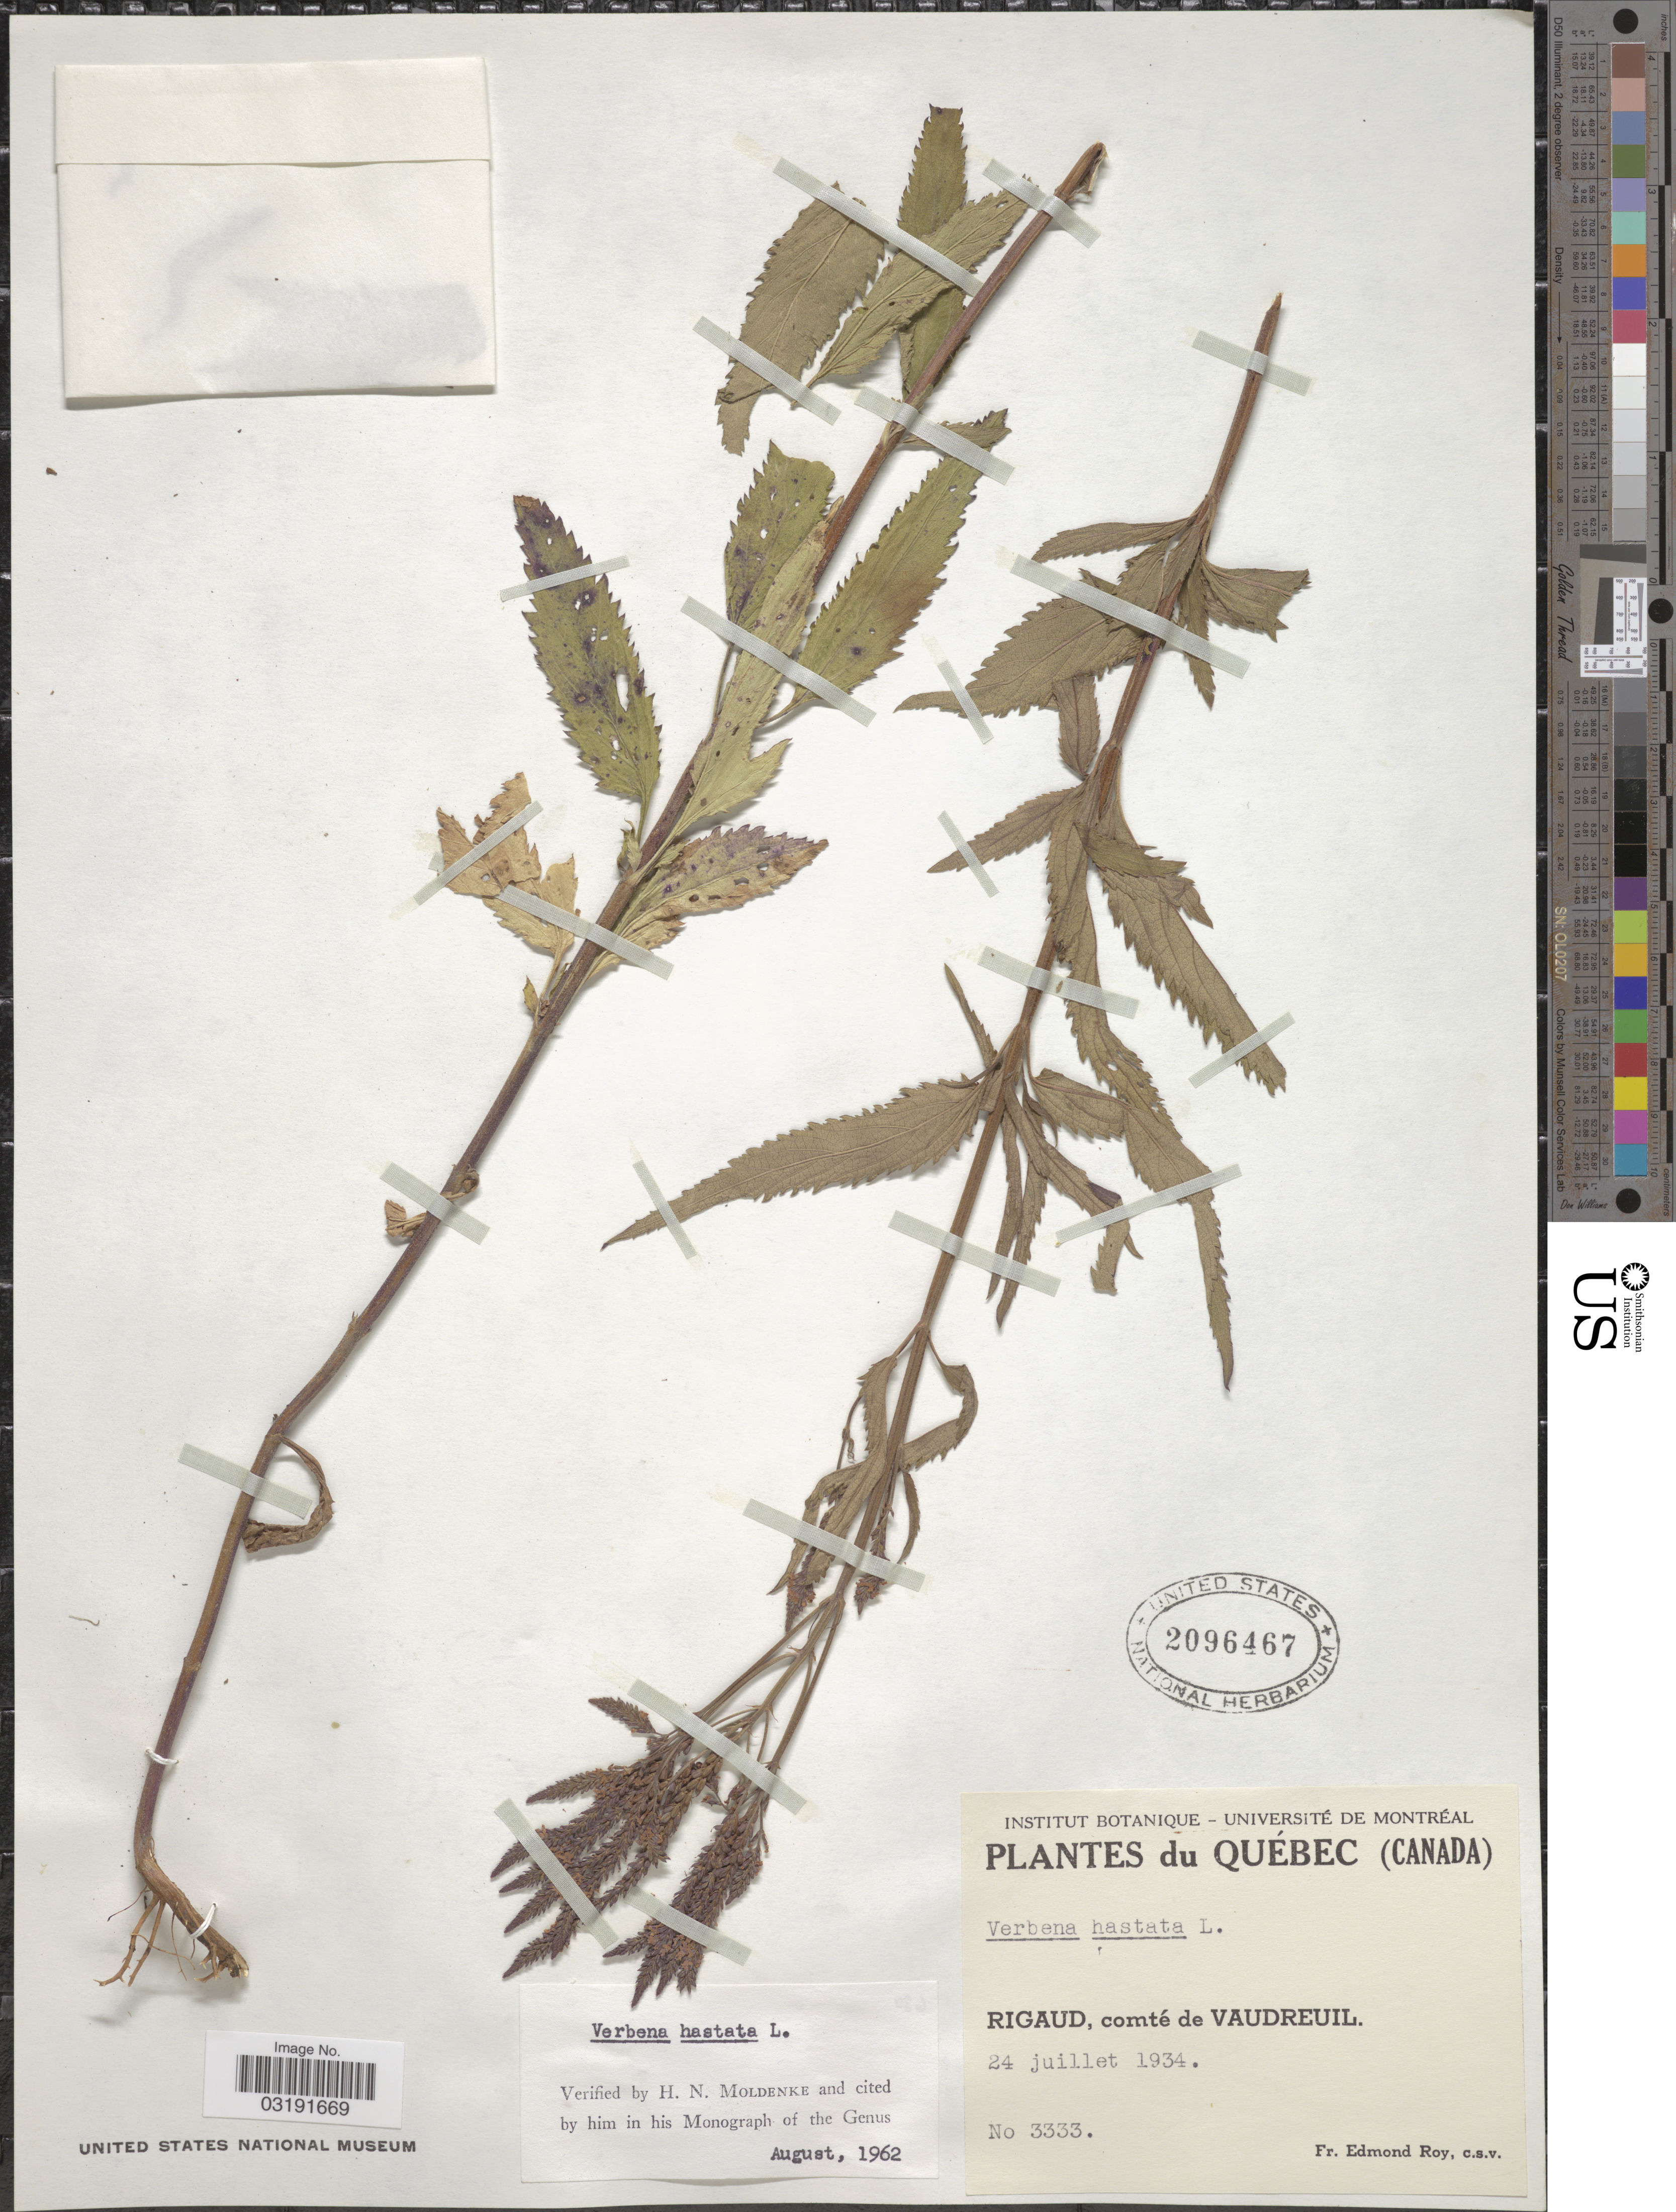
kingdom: Plantae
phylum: Tracheophyta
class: Magnoliopsida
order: Lamiales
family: Verbenaceae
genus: Verbena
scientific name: Verbena hastata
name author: L.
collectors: E. Roy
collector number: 3333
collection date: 1934-07-24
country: Canada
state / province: Quebec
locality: Rigaud, comté de Vaudreuil.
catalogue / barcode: US 2096467